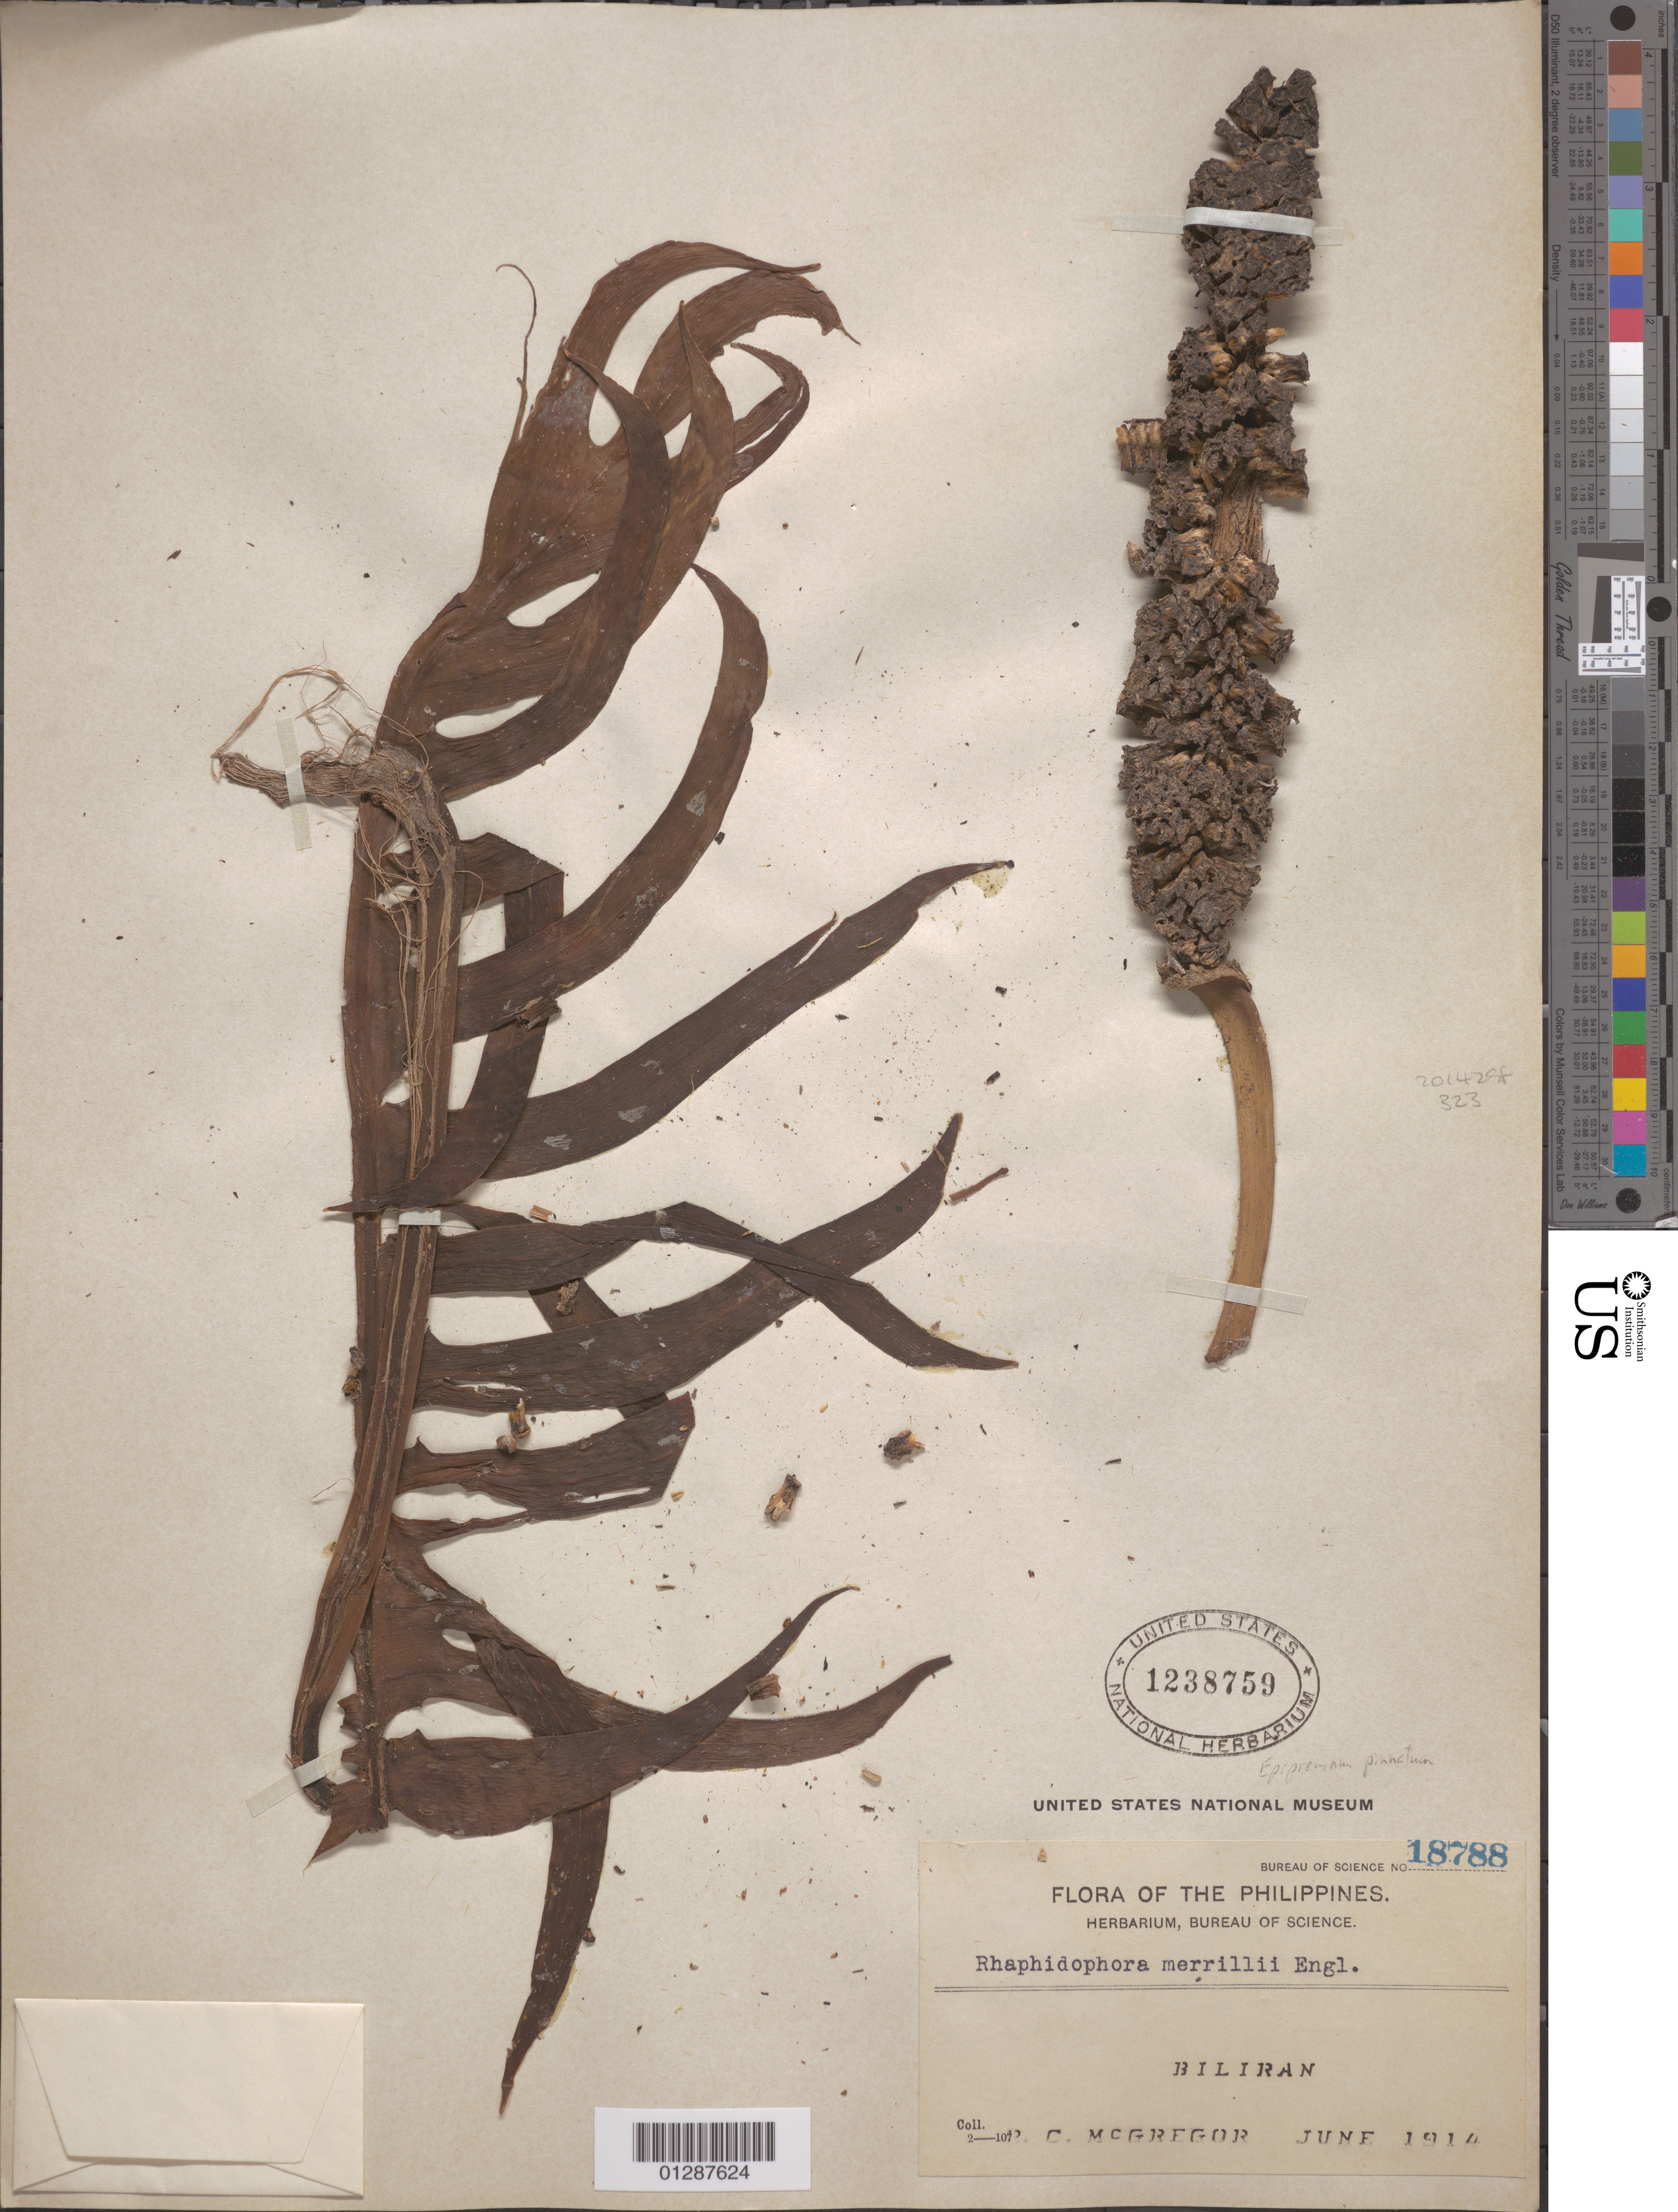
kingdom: Plantae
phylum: Tracheophyta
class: Liliopsida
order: Alismatales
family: Araceae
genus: Epipremnum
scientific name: Epipremnum pinnatum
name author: (L.) Engl.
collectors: C. McGregor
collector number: Bureau of Science 18788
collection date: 1914-06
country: Philippines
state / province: Eastern Visayas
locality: Biliran.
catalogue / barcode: US 1238759